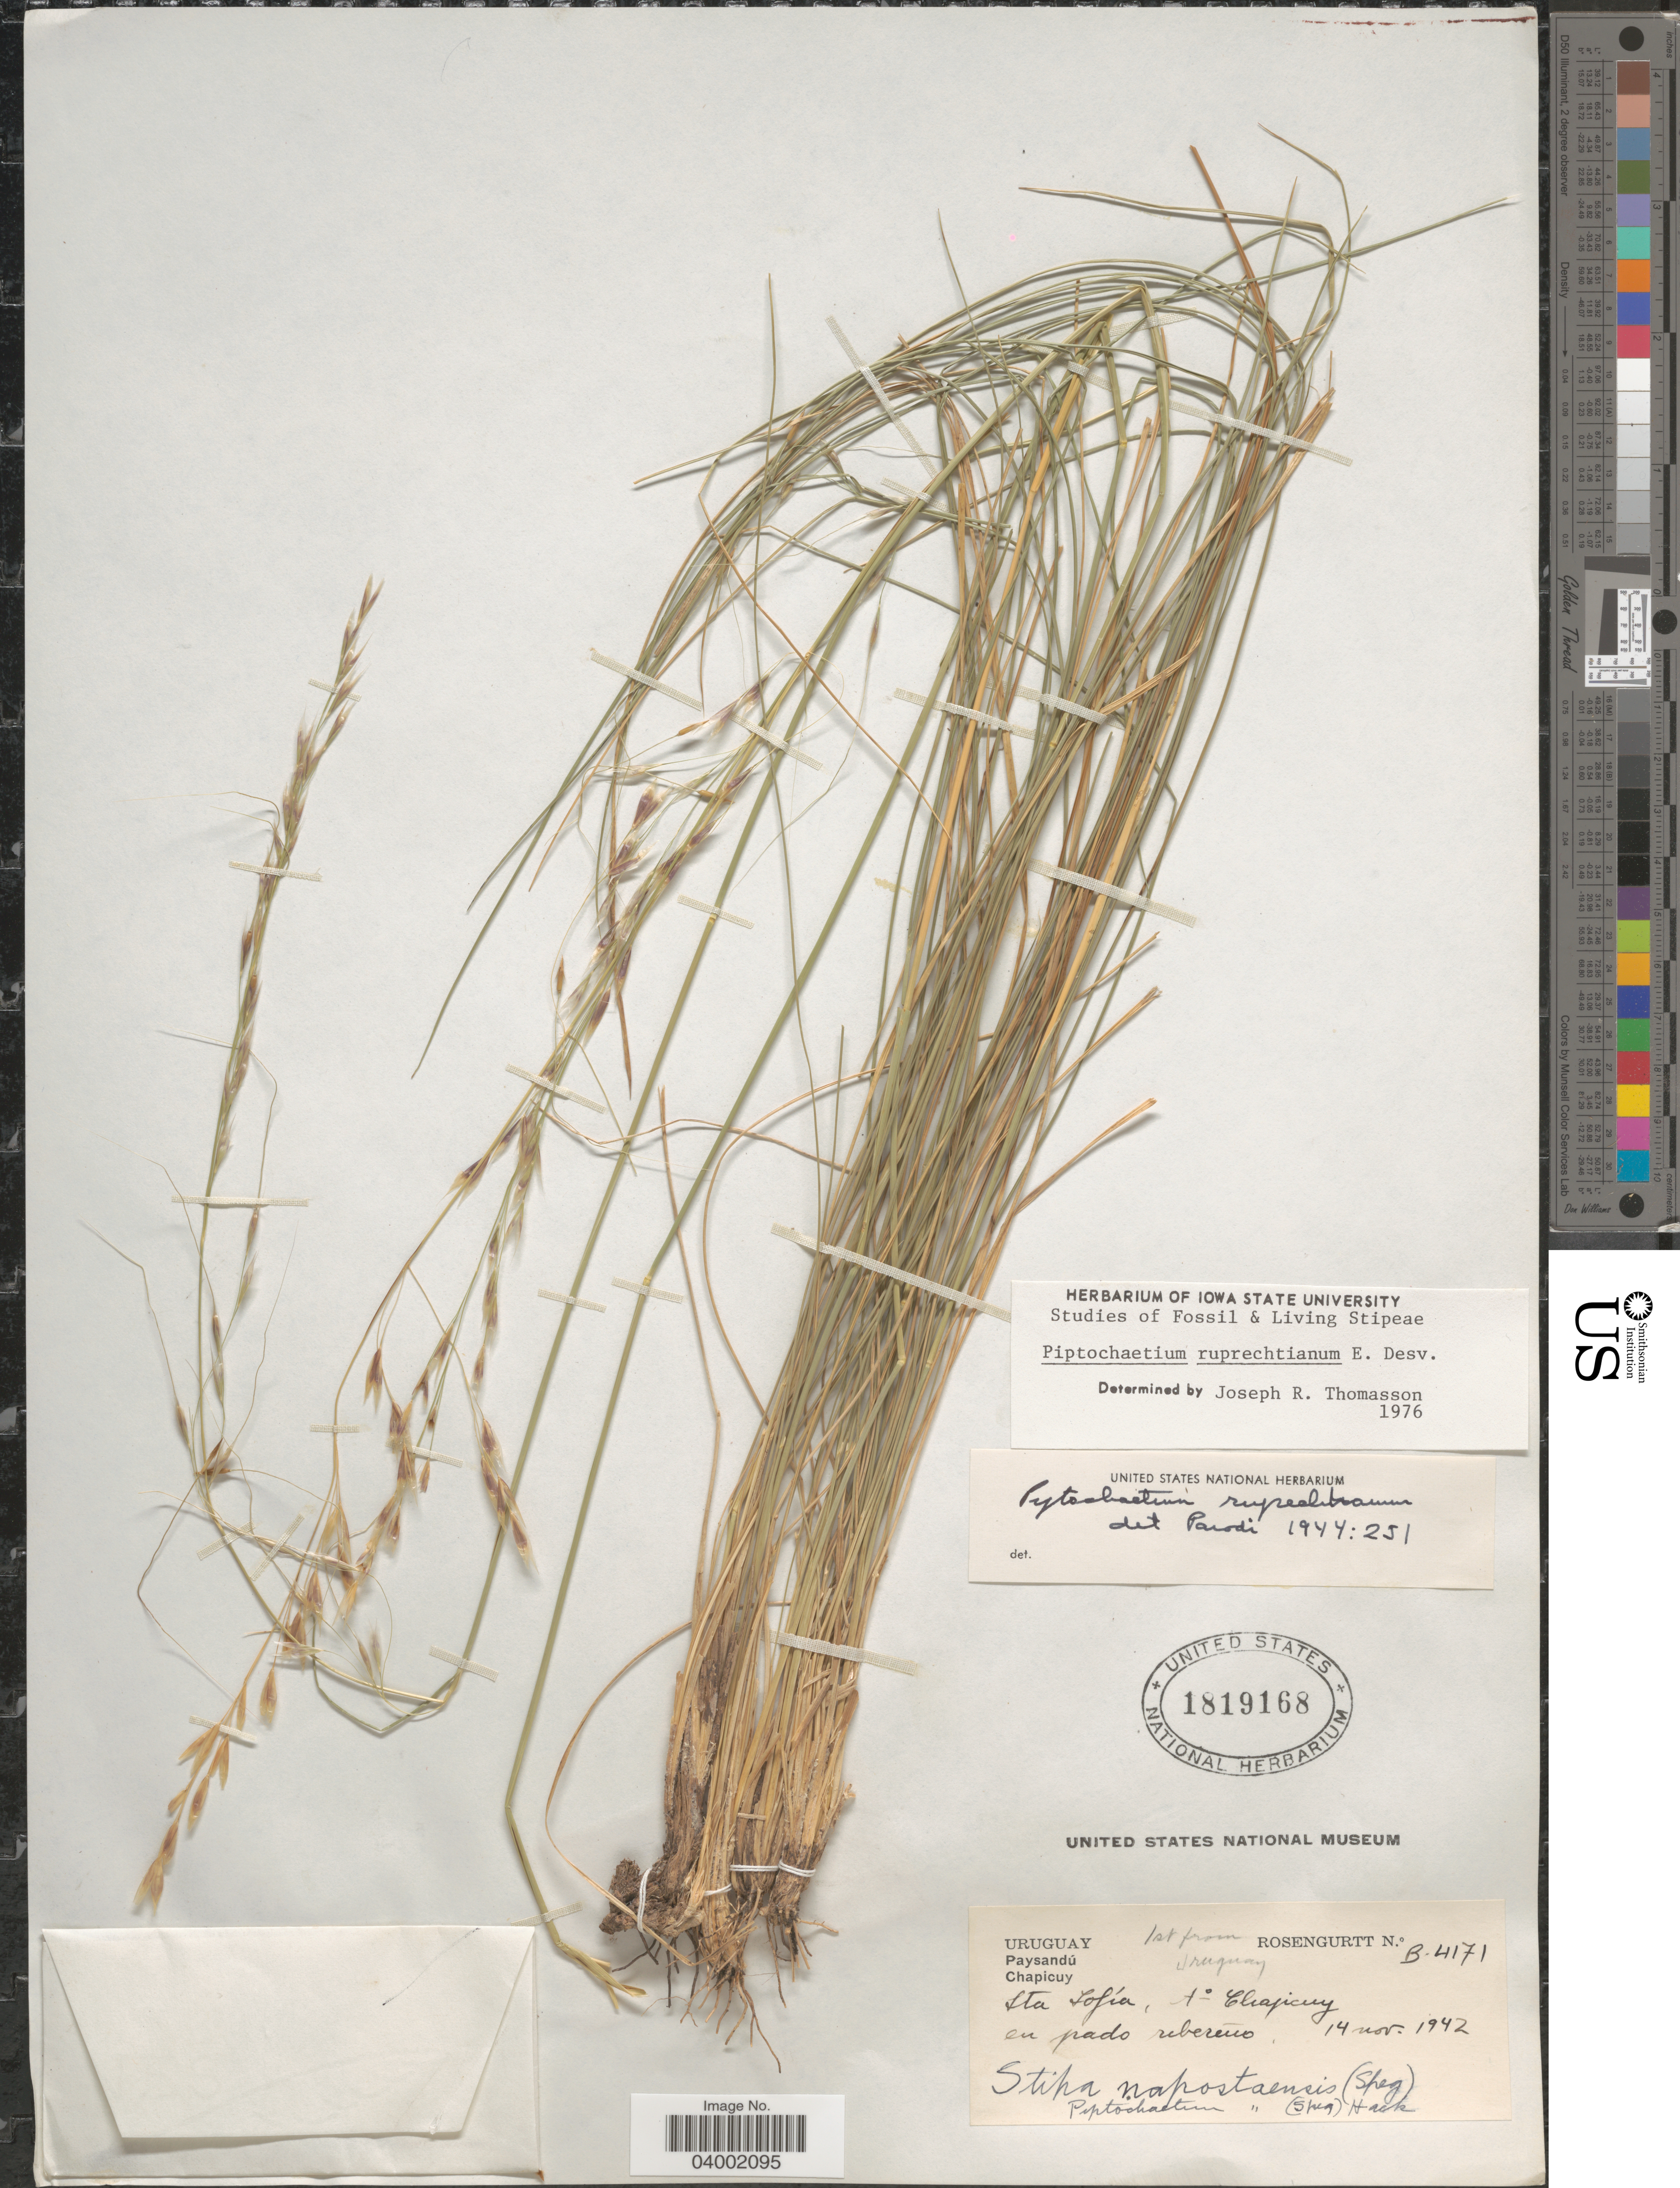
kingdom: Plantae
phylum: Tracheophyta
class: Liliopsida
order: Poales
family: Poaceae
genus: Piptochaetium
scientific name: Piptochaetium ruprechtianum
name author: É. Desv.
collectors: Rosengurtt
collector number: B-4171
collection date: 1942-11-14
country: Uruguay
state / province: Paysandu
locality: Chapicuy. Sta Lofía, A° Chapicuy.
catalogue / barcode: US 1819168